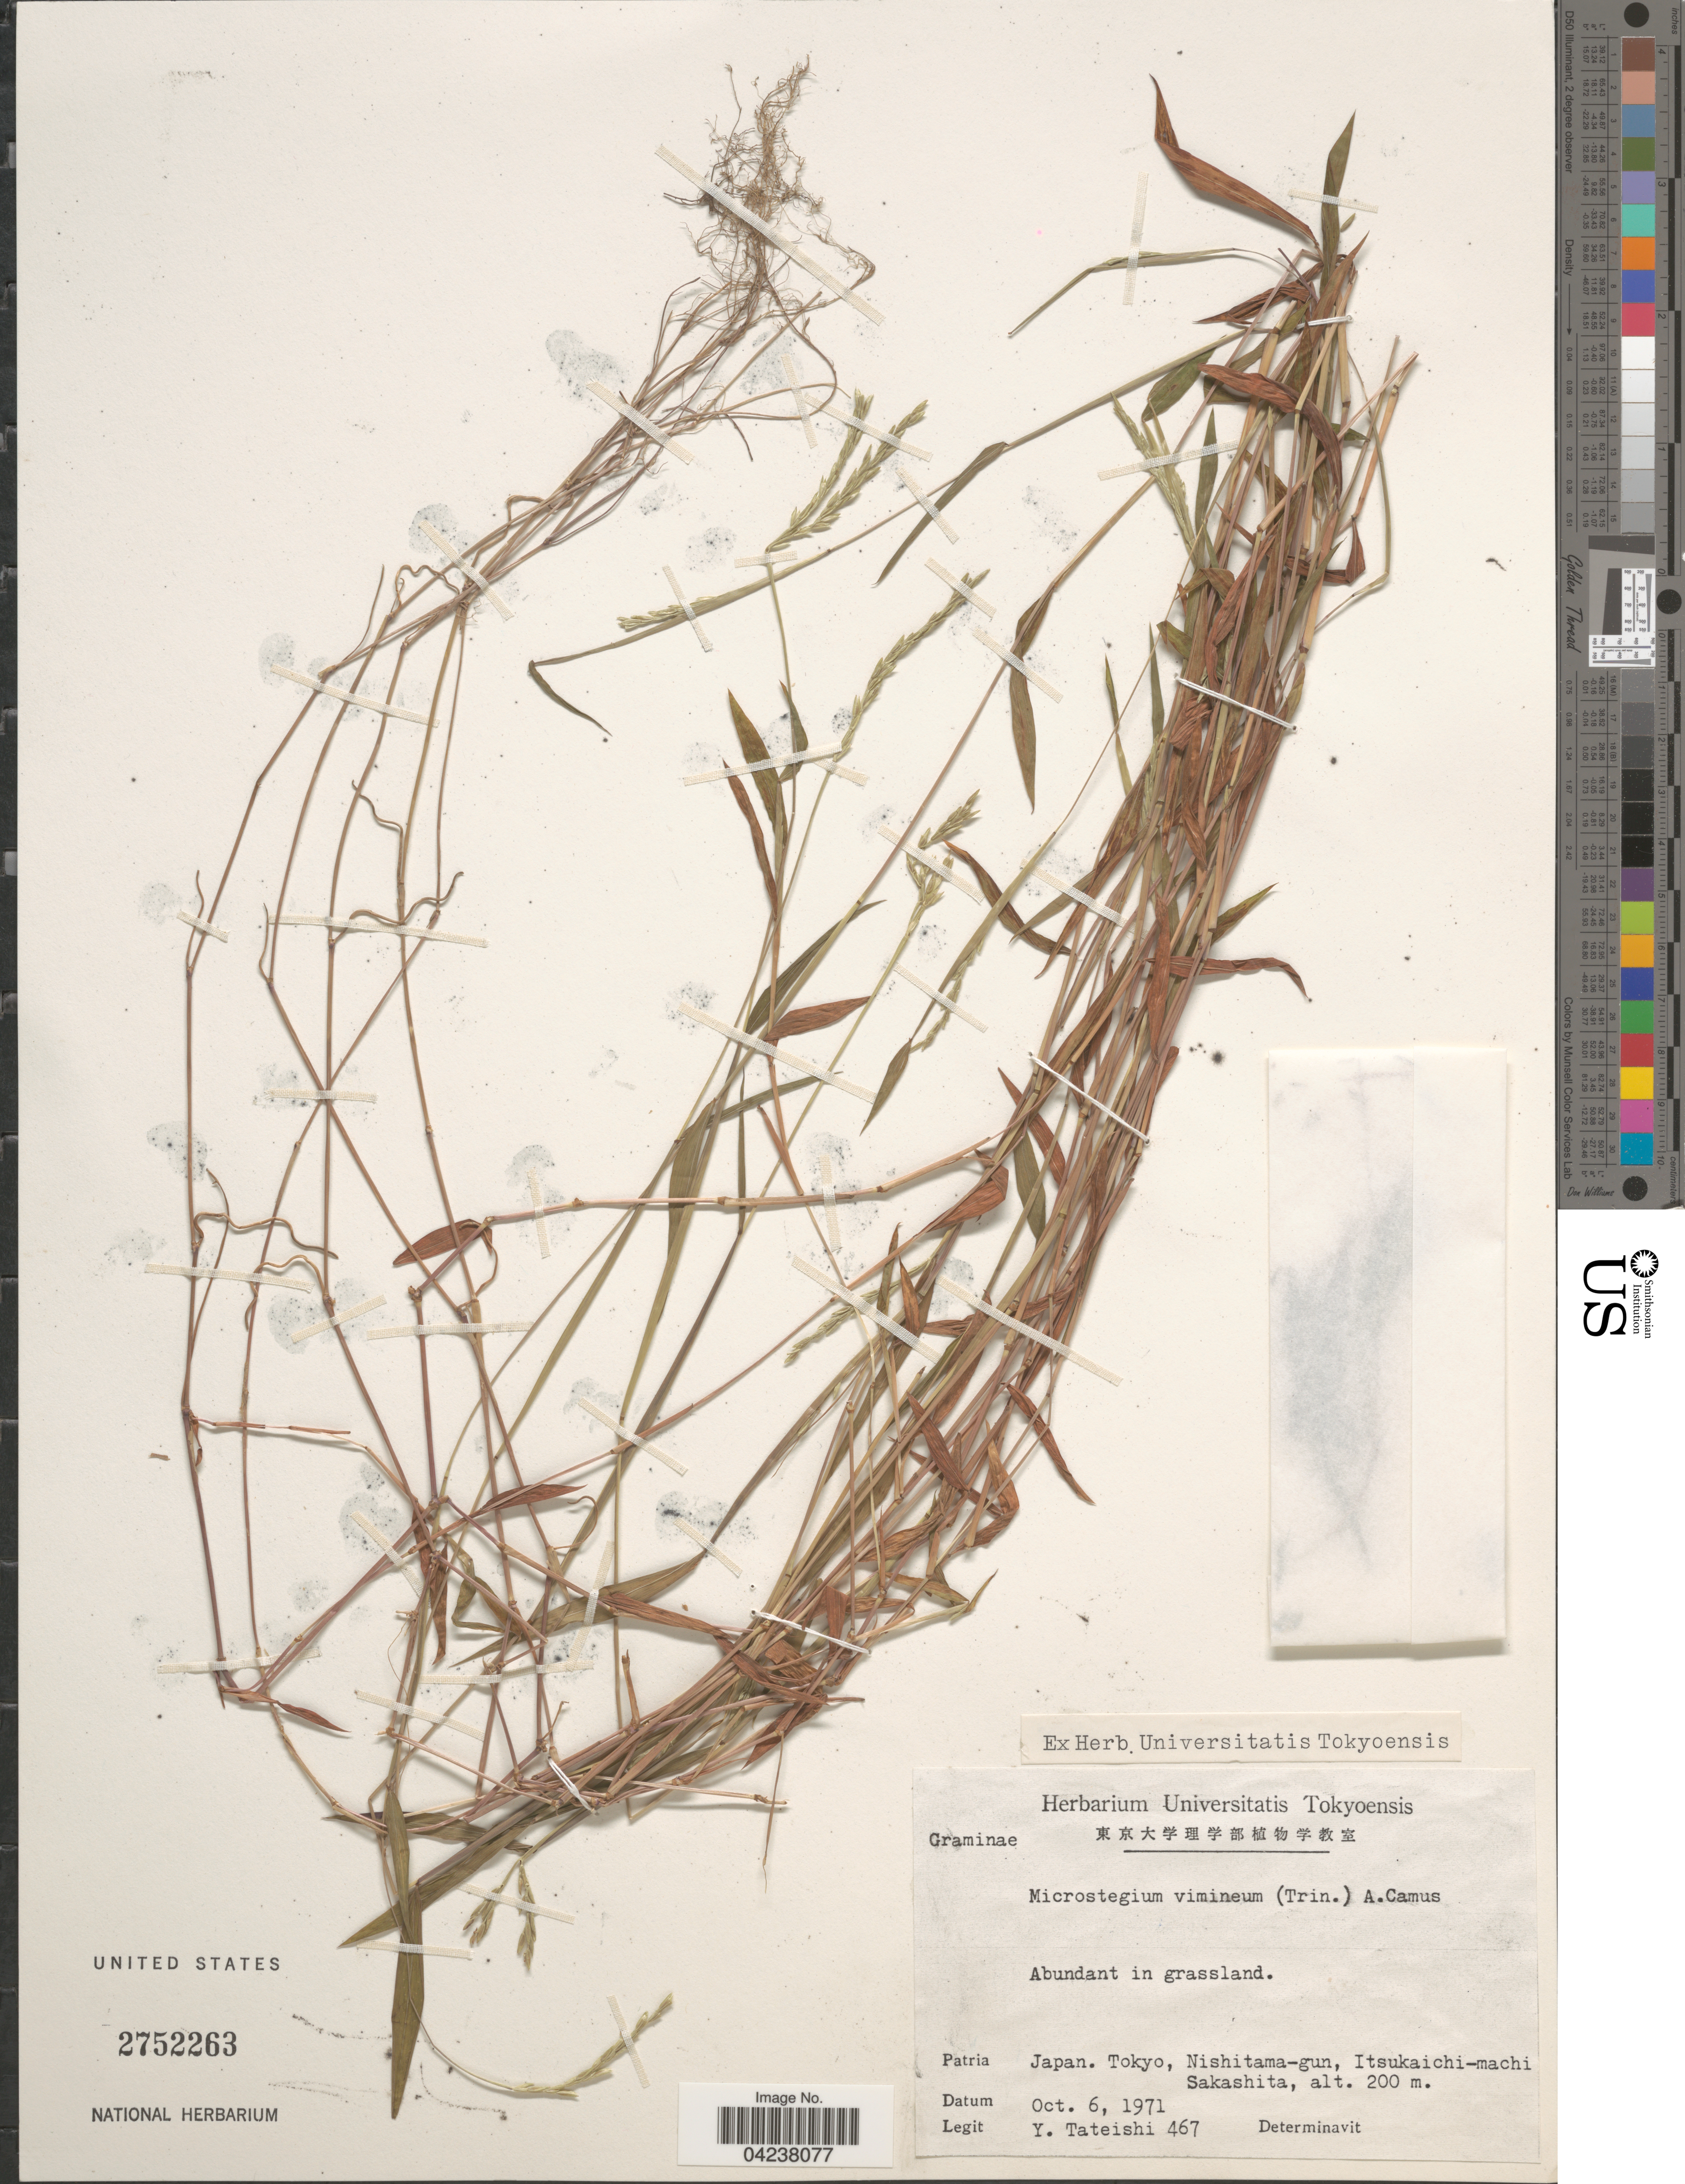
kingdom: Plantae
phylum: Tracheophyta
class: Liliopsida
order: Poales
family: Poaceae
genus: Microstegium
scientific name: Microstegium vimineum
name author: (Trin.) A. Camus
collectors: Y. Tateishi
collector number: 467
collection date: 1971-10-06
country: Japan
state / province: Tokyo, Federal City of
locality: Nishitama-gun, Itsukaichi-machi. Sakashita.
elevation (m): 200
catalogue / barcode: US 2752263